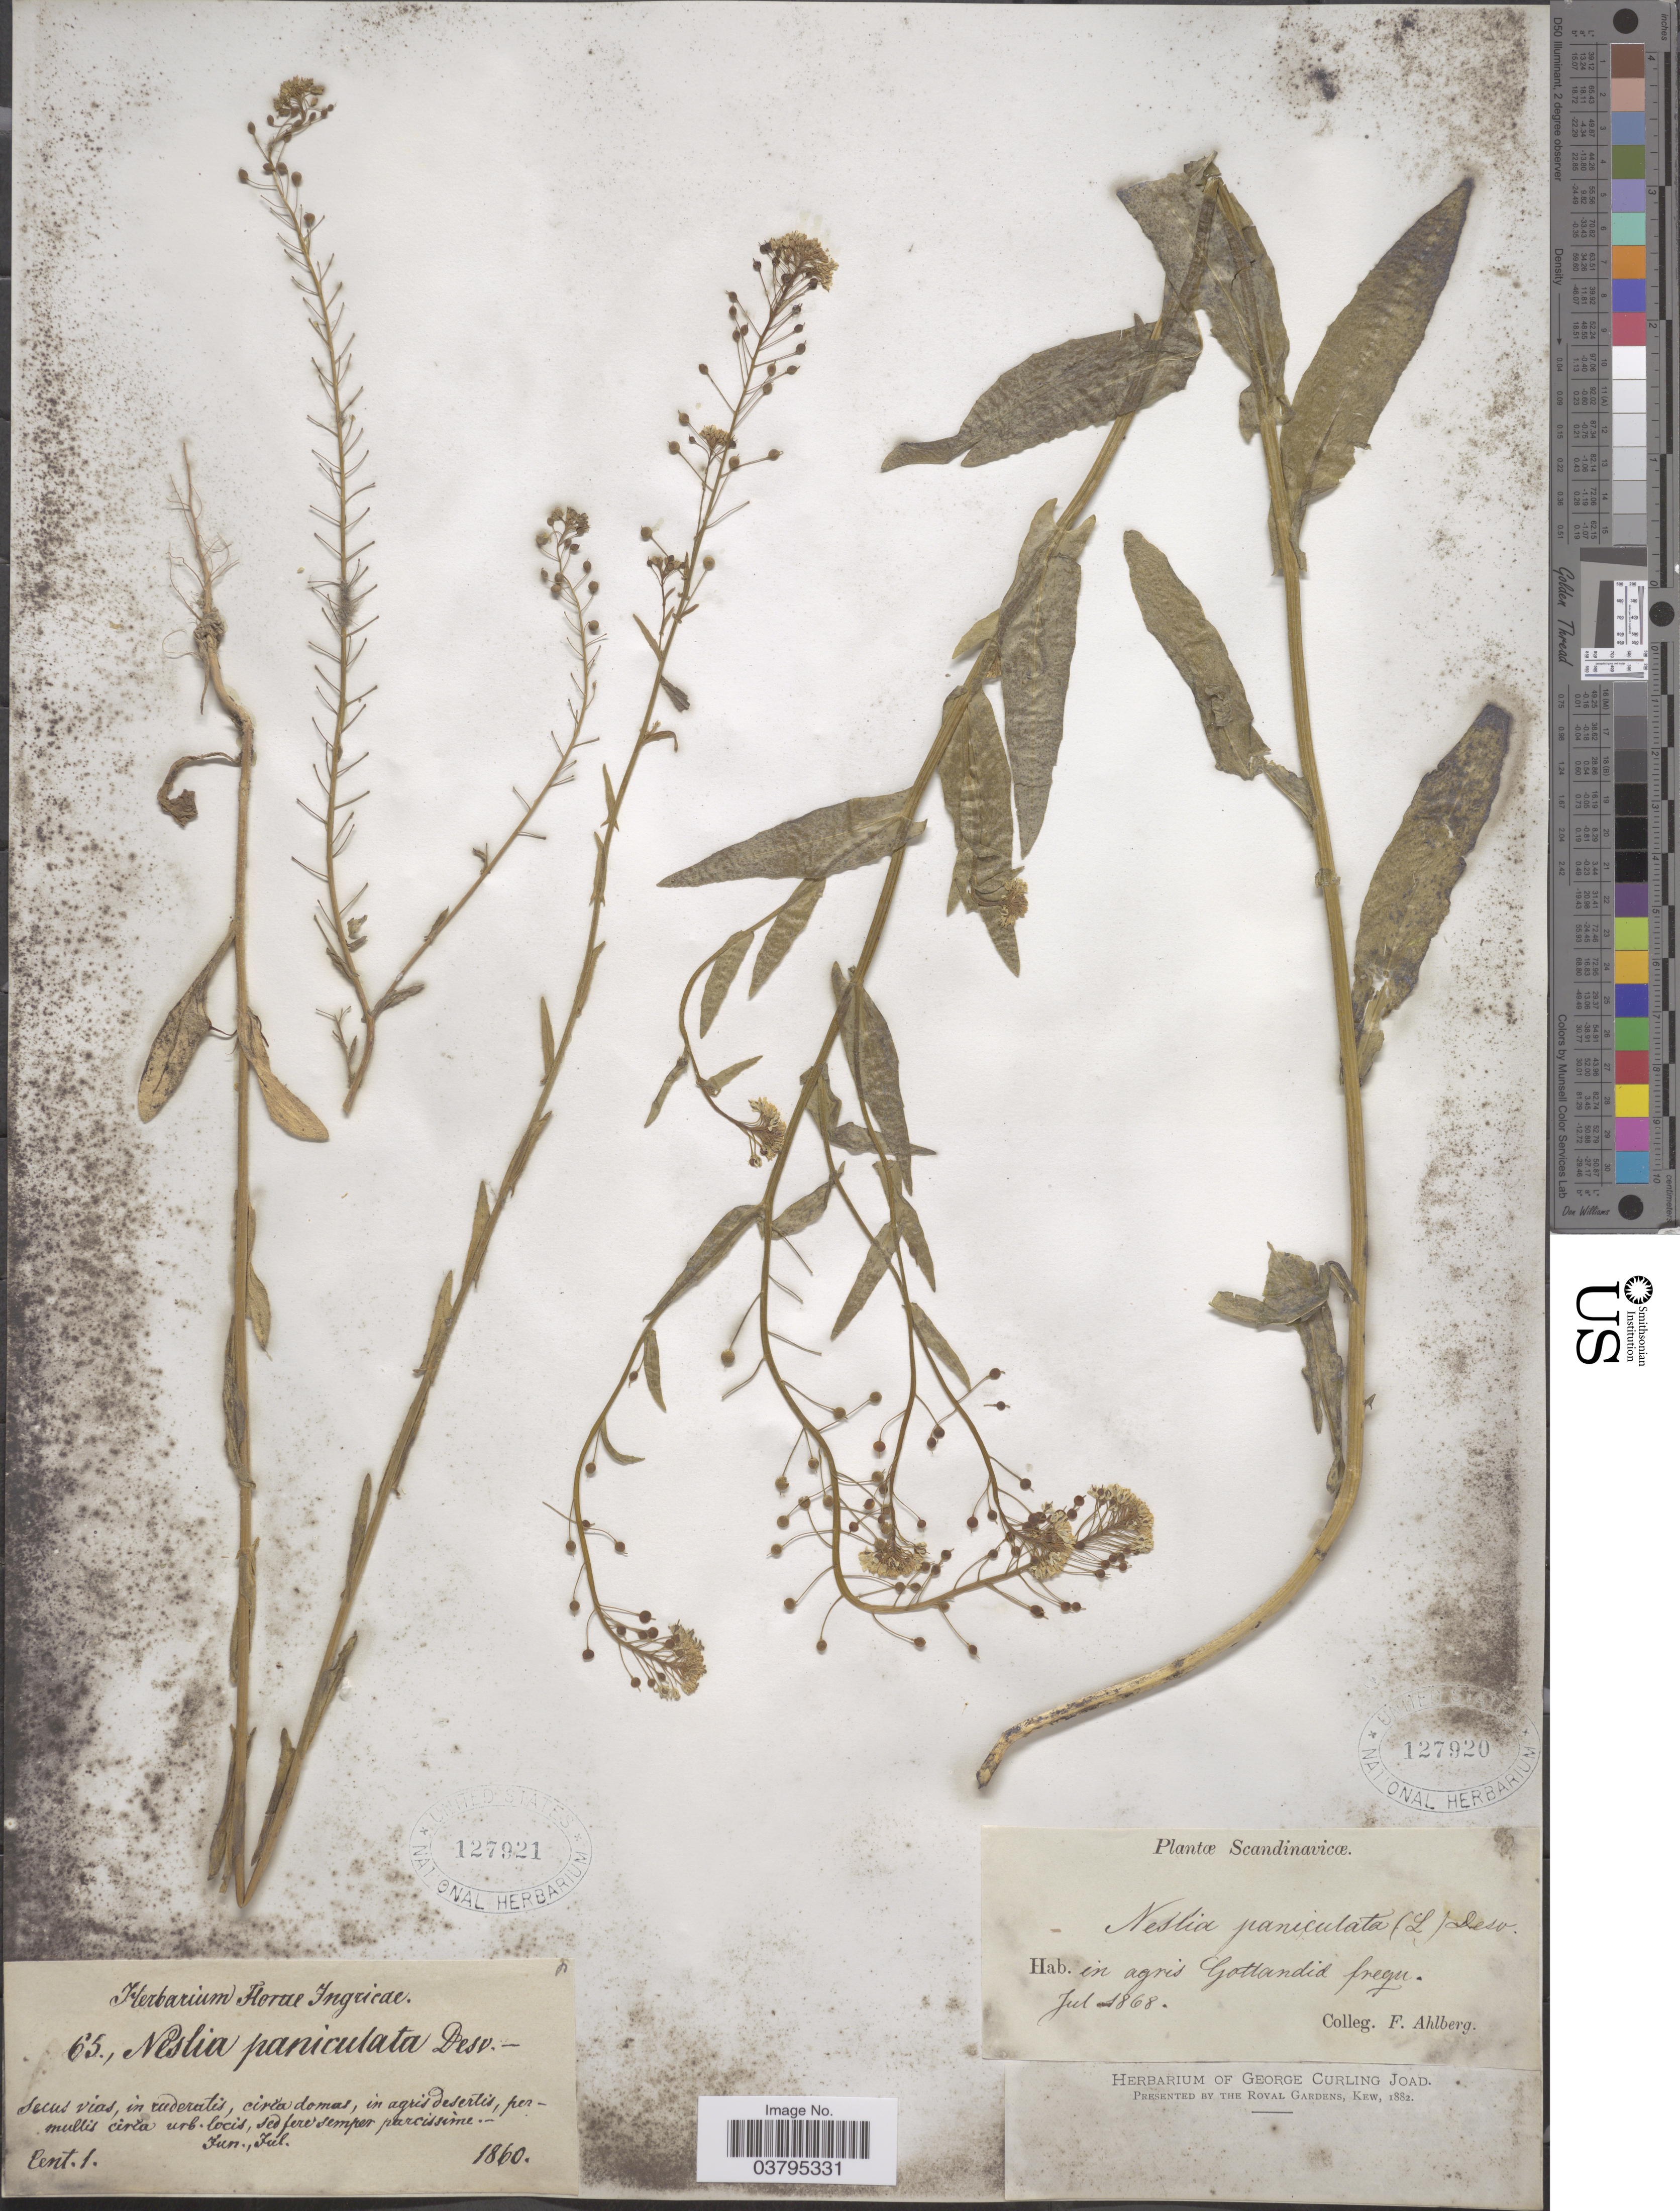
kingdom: Plantae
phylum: Tracheophyta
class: Magnoliopsida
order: Brassicales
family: Brassicaceae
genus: Neslia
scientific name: Neslia paniculata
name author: (L.) Desv.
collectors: ex herb. Florae Ingricae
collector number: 65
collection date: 1860-06/1860-07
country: Georgia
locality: Secus vias, in ruderatis, circa domas, in agris desertis, permullis circa urb. locis, sed fere semprer parcissimi.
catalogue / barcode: US 127921